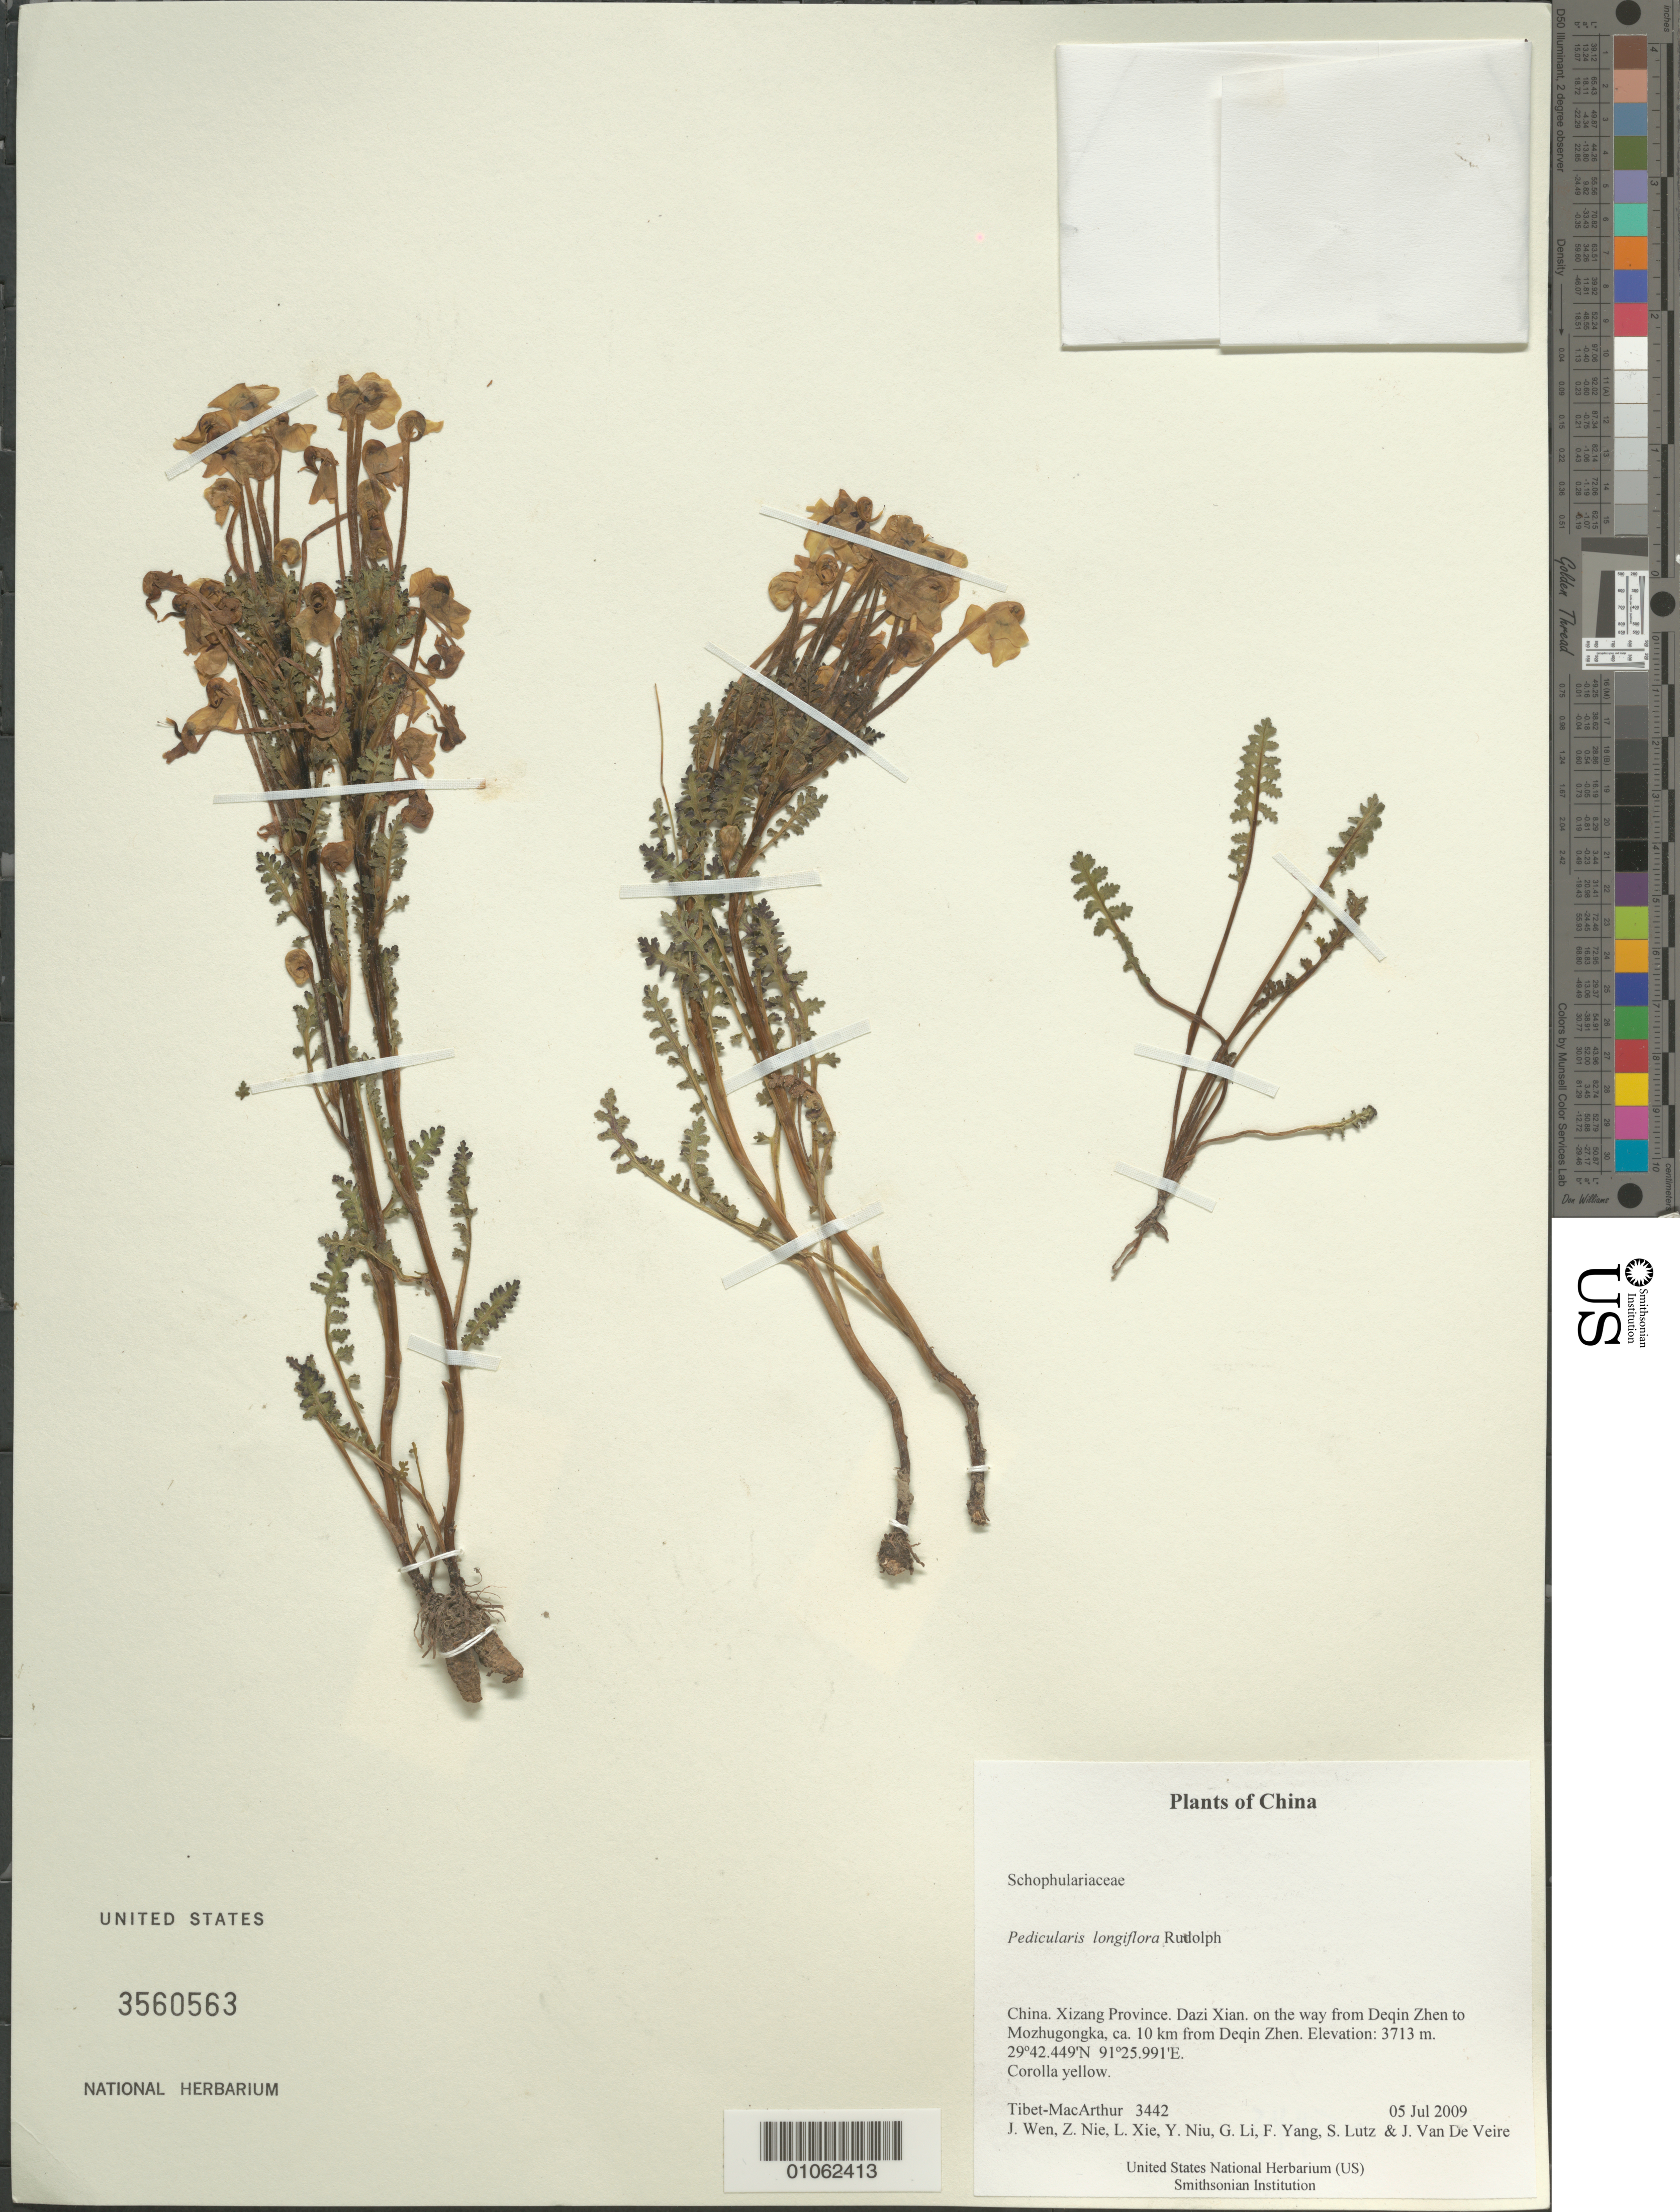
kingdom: Plantae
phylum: Tracheophyta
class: Magnoliopsida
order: Lamiales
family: Orobanchaceae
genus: Pedicularis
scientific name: Pedicularis longiflora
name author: Rudolph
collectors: Tibet-MacArthur, J. Wen, Z. Nie, L. Xie, Y. Niu, G. Li, F. Yang, S. Lutz & J. Van De Veire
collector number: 3442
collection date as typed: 05 Jul 2009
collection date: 2009-07-05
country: China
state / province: Xizang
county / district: Dazi Xian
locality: on the way from Deqin Zhen to Mozhugongka, ca. 10 km from Deqin Zhen.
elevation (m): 3713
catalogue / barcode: US 3560563